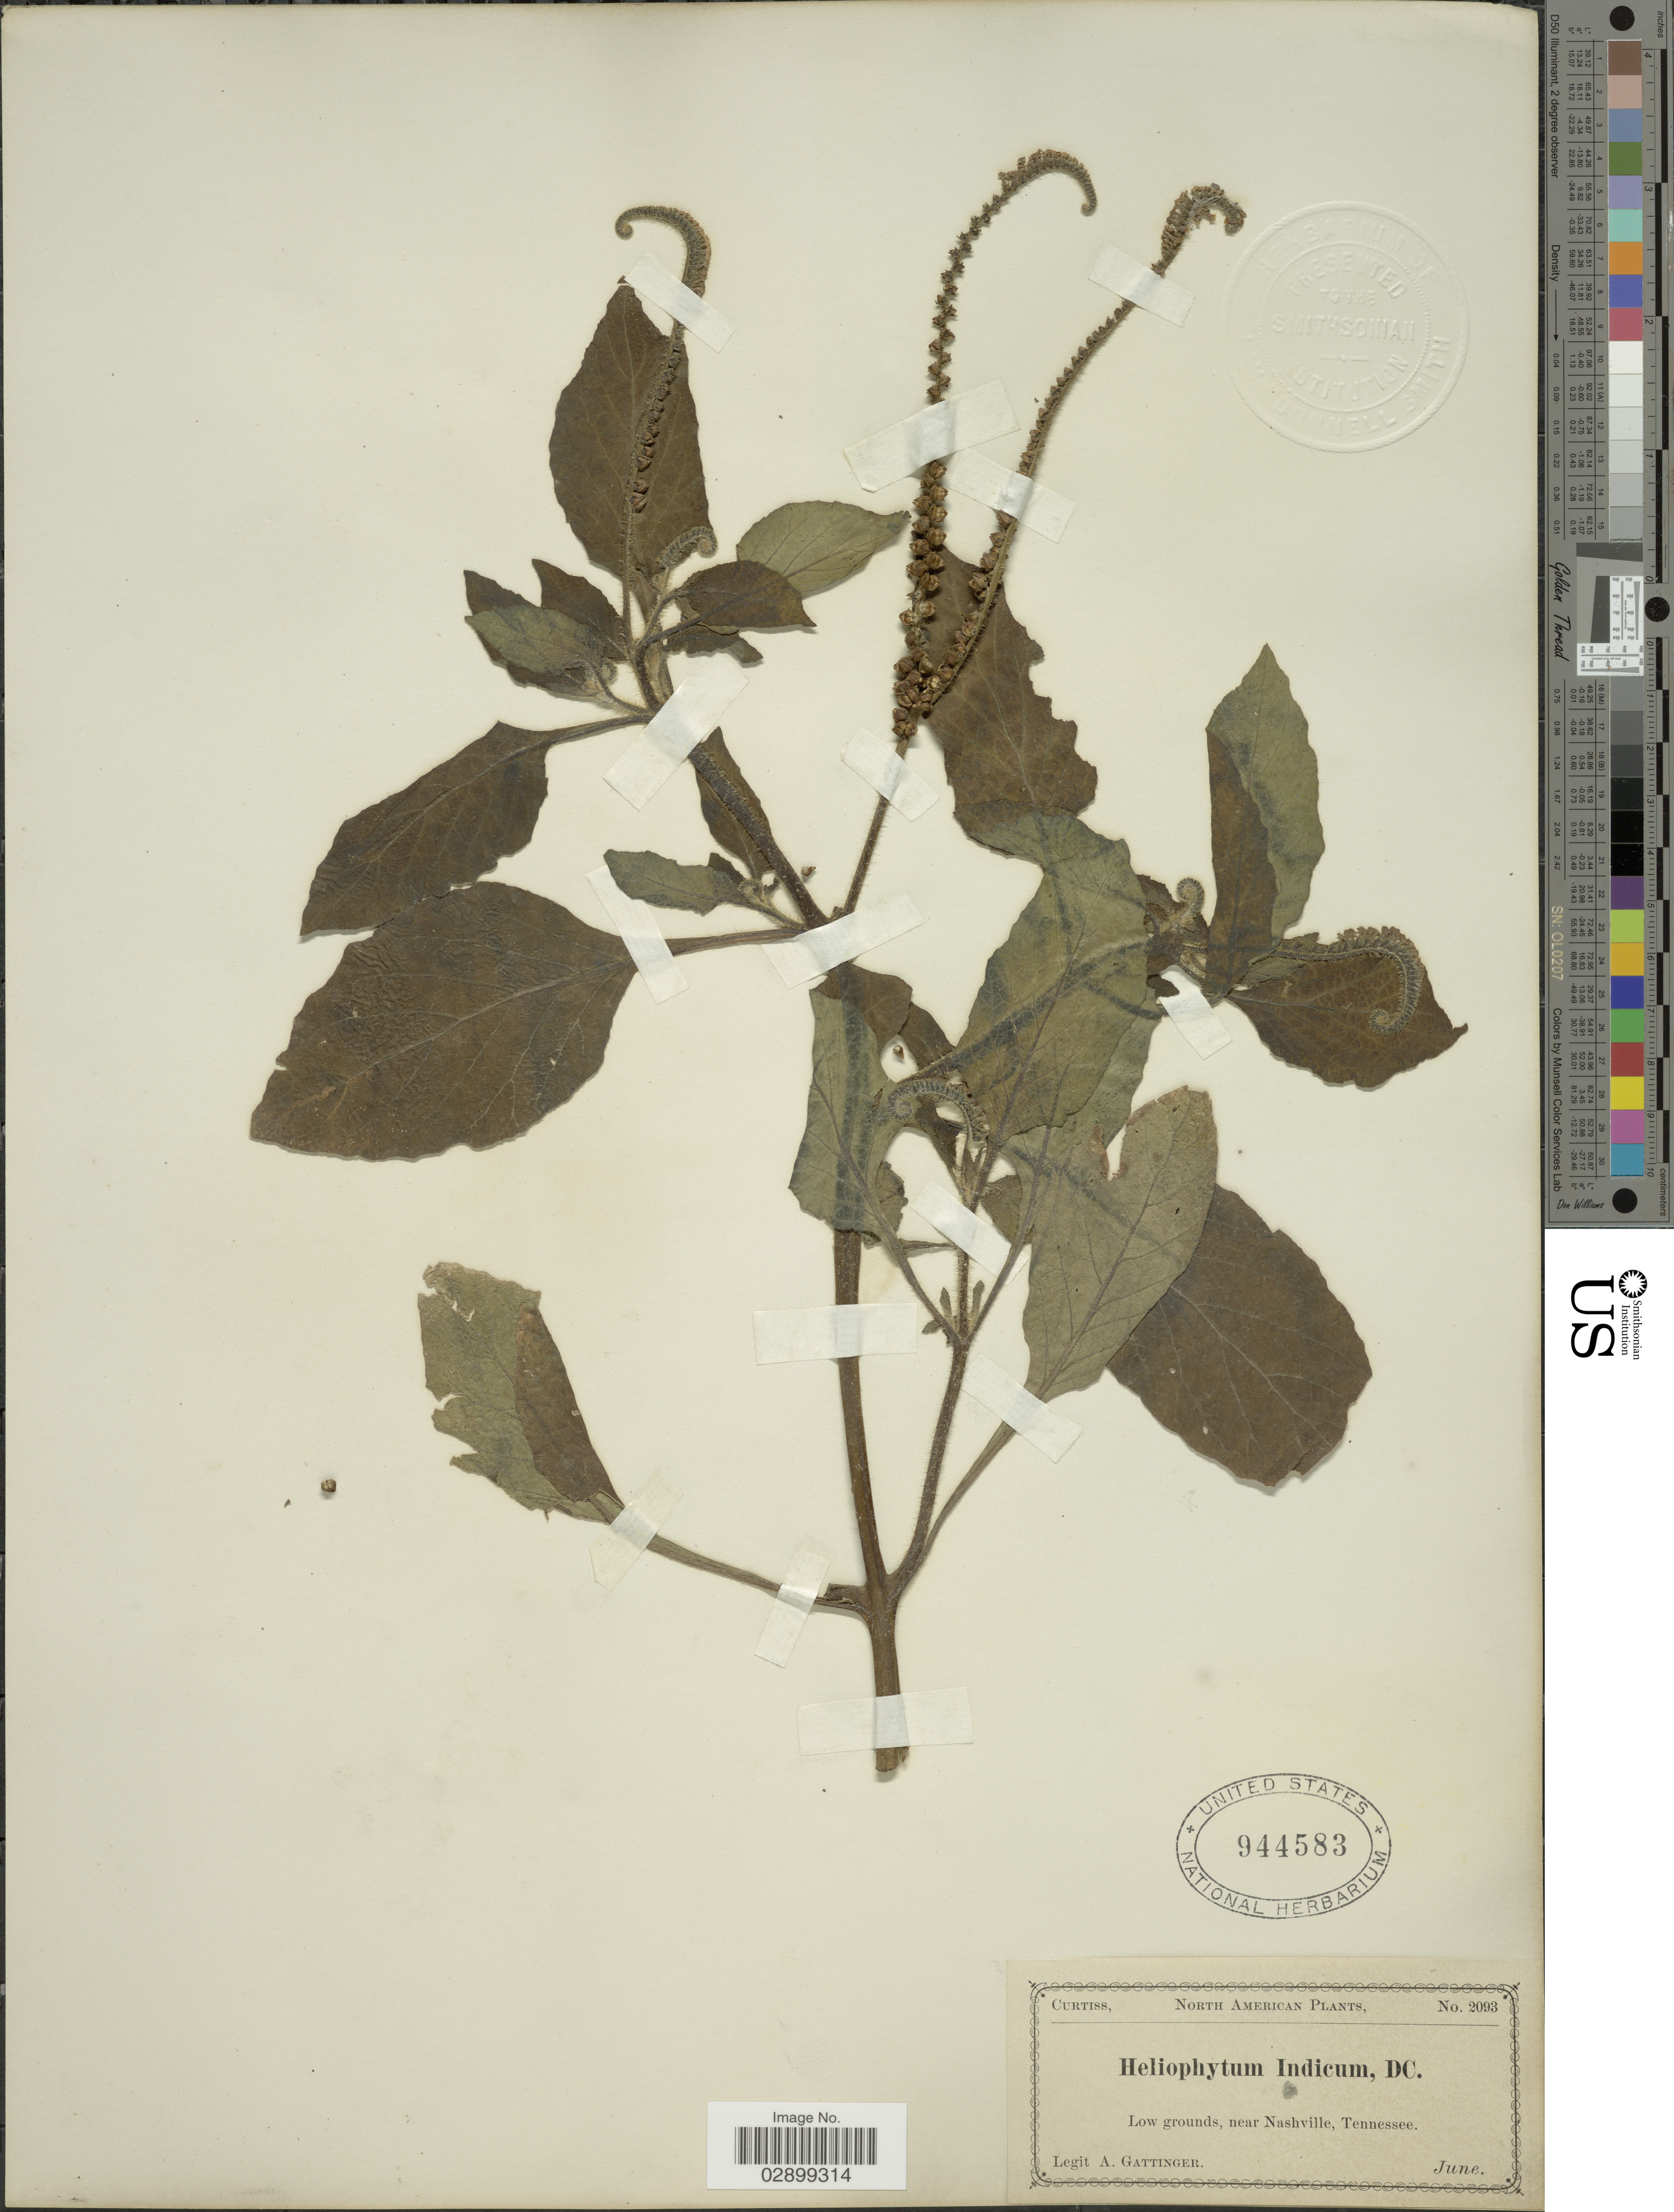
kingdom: Plantae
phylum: Tracheophyta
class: Magnoliopsida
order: Boraginales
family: Heliotropiaceae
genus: Heliotropium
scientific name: Heliotropium indicum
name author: L.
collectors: A. Gattinger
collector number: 2093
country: United States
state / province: Tennessee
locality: Low grounds, near Nashville.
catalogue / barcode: US 944583